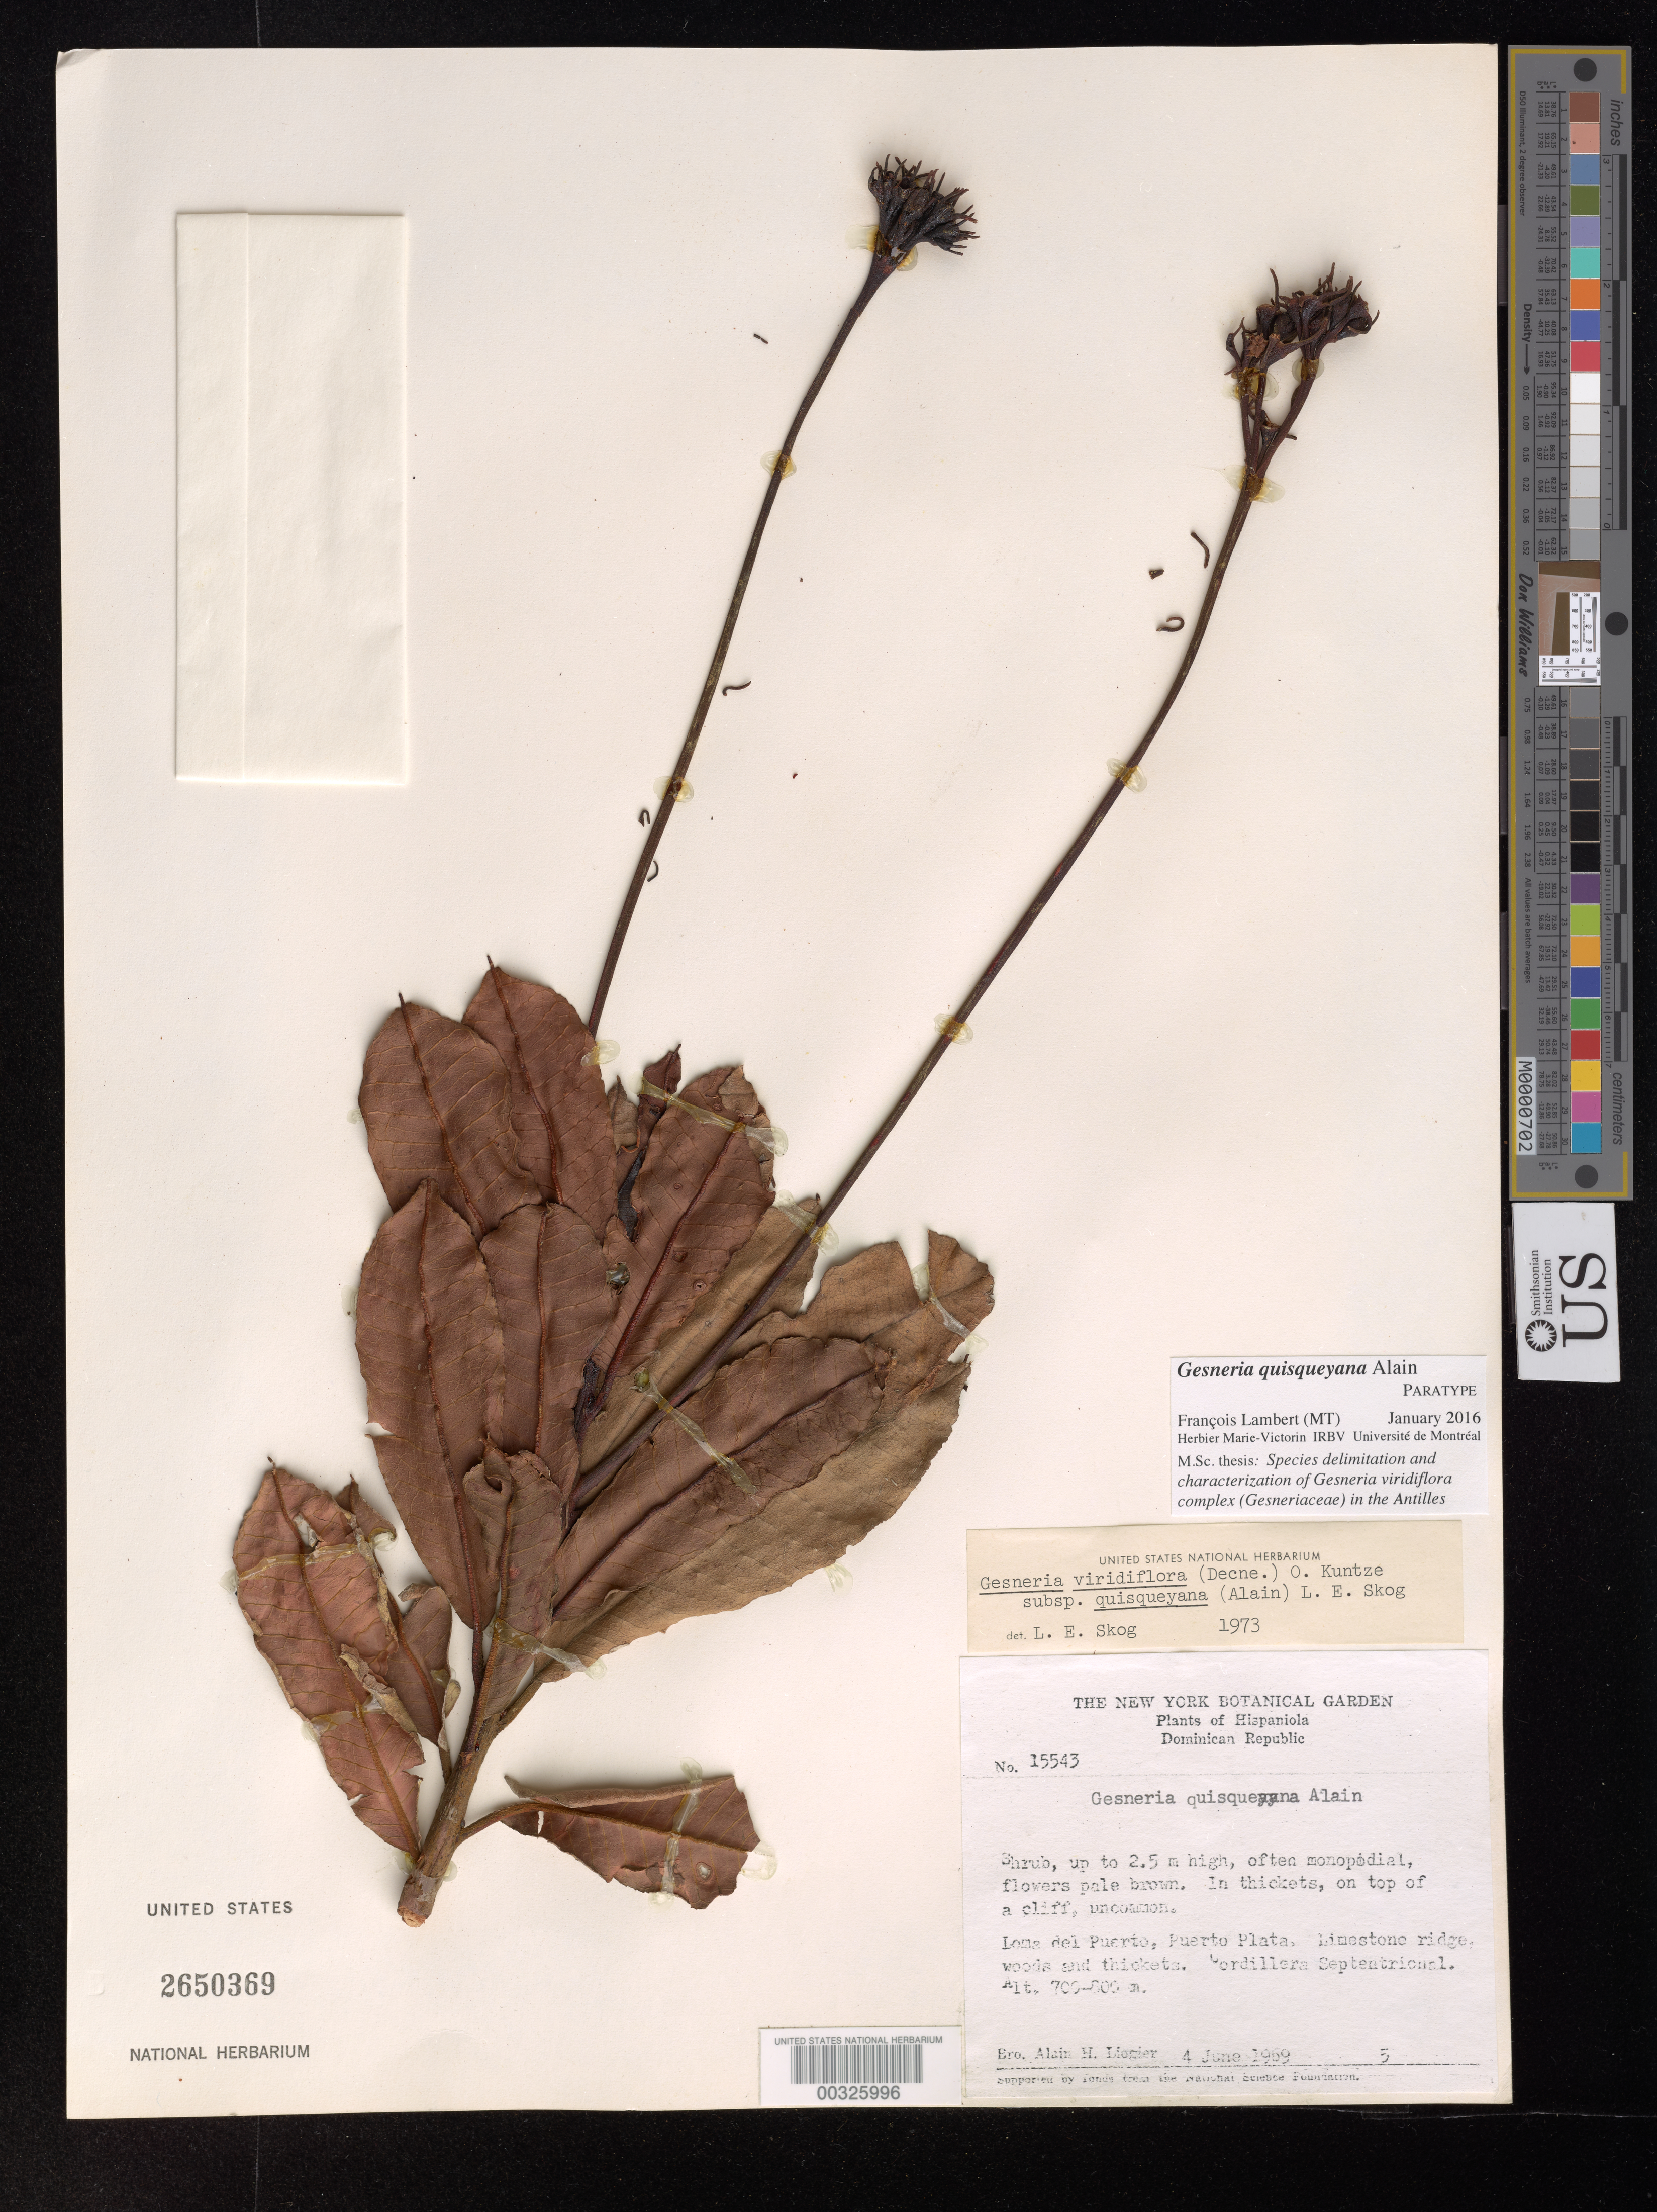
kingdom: Plantae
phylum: Tracheophyta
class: Magnoliopsida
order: Lamiales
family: Gesneriaceae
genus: Gesneria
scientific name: Gesneria quisqueyana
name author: Alain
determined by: Lambert, Francois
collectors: A. H. Liogier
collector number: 15543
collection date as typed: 04 Jun 1969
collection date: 1969-06-04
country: Dominican Republic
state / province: Puerto Plata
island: Hispaniola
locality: Loma del Puerto, Puerto Plata, Cordillera Septentrional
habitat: Limestone ridge, woods and thickets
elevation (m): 700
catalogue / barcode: US 2650369